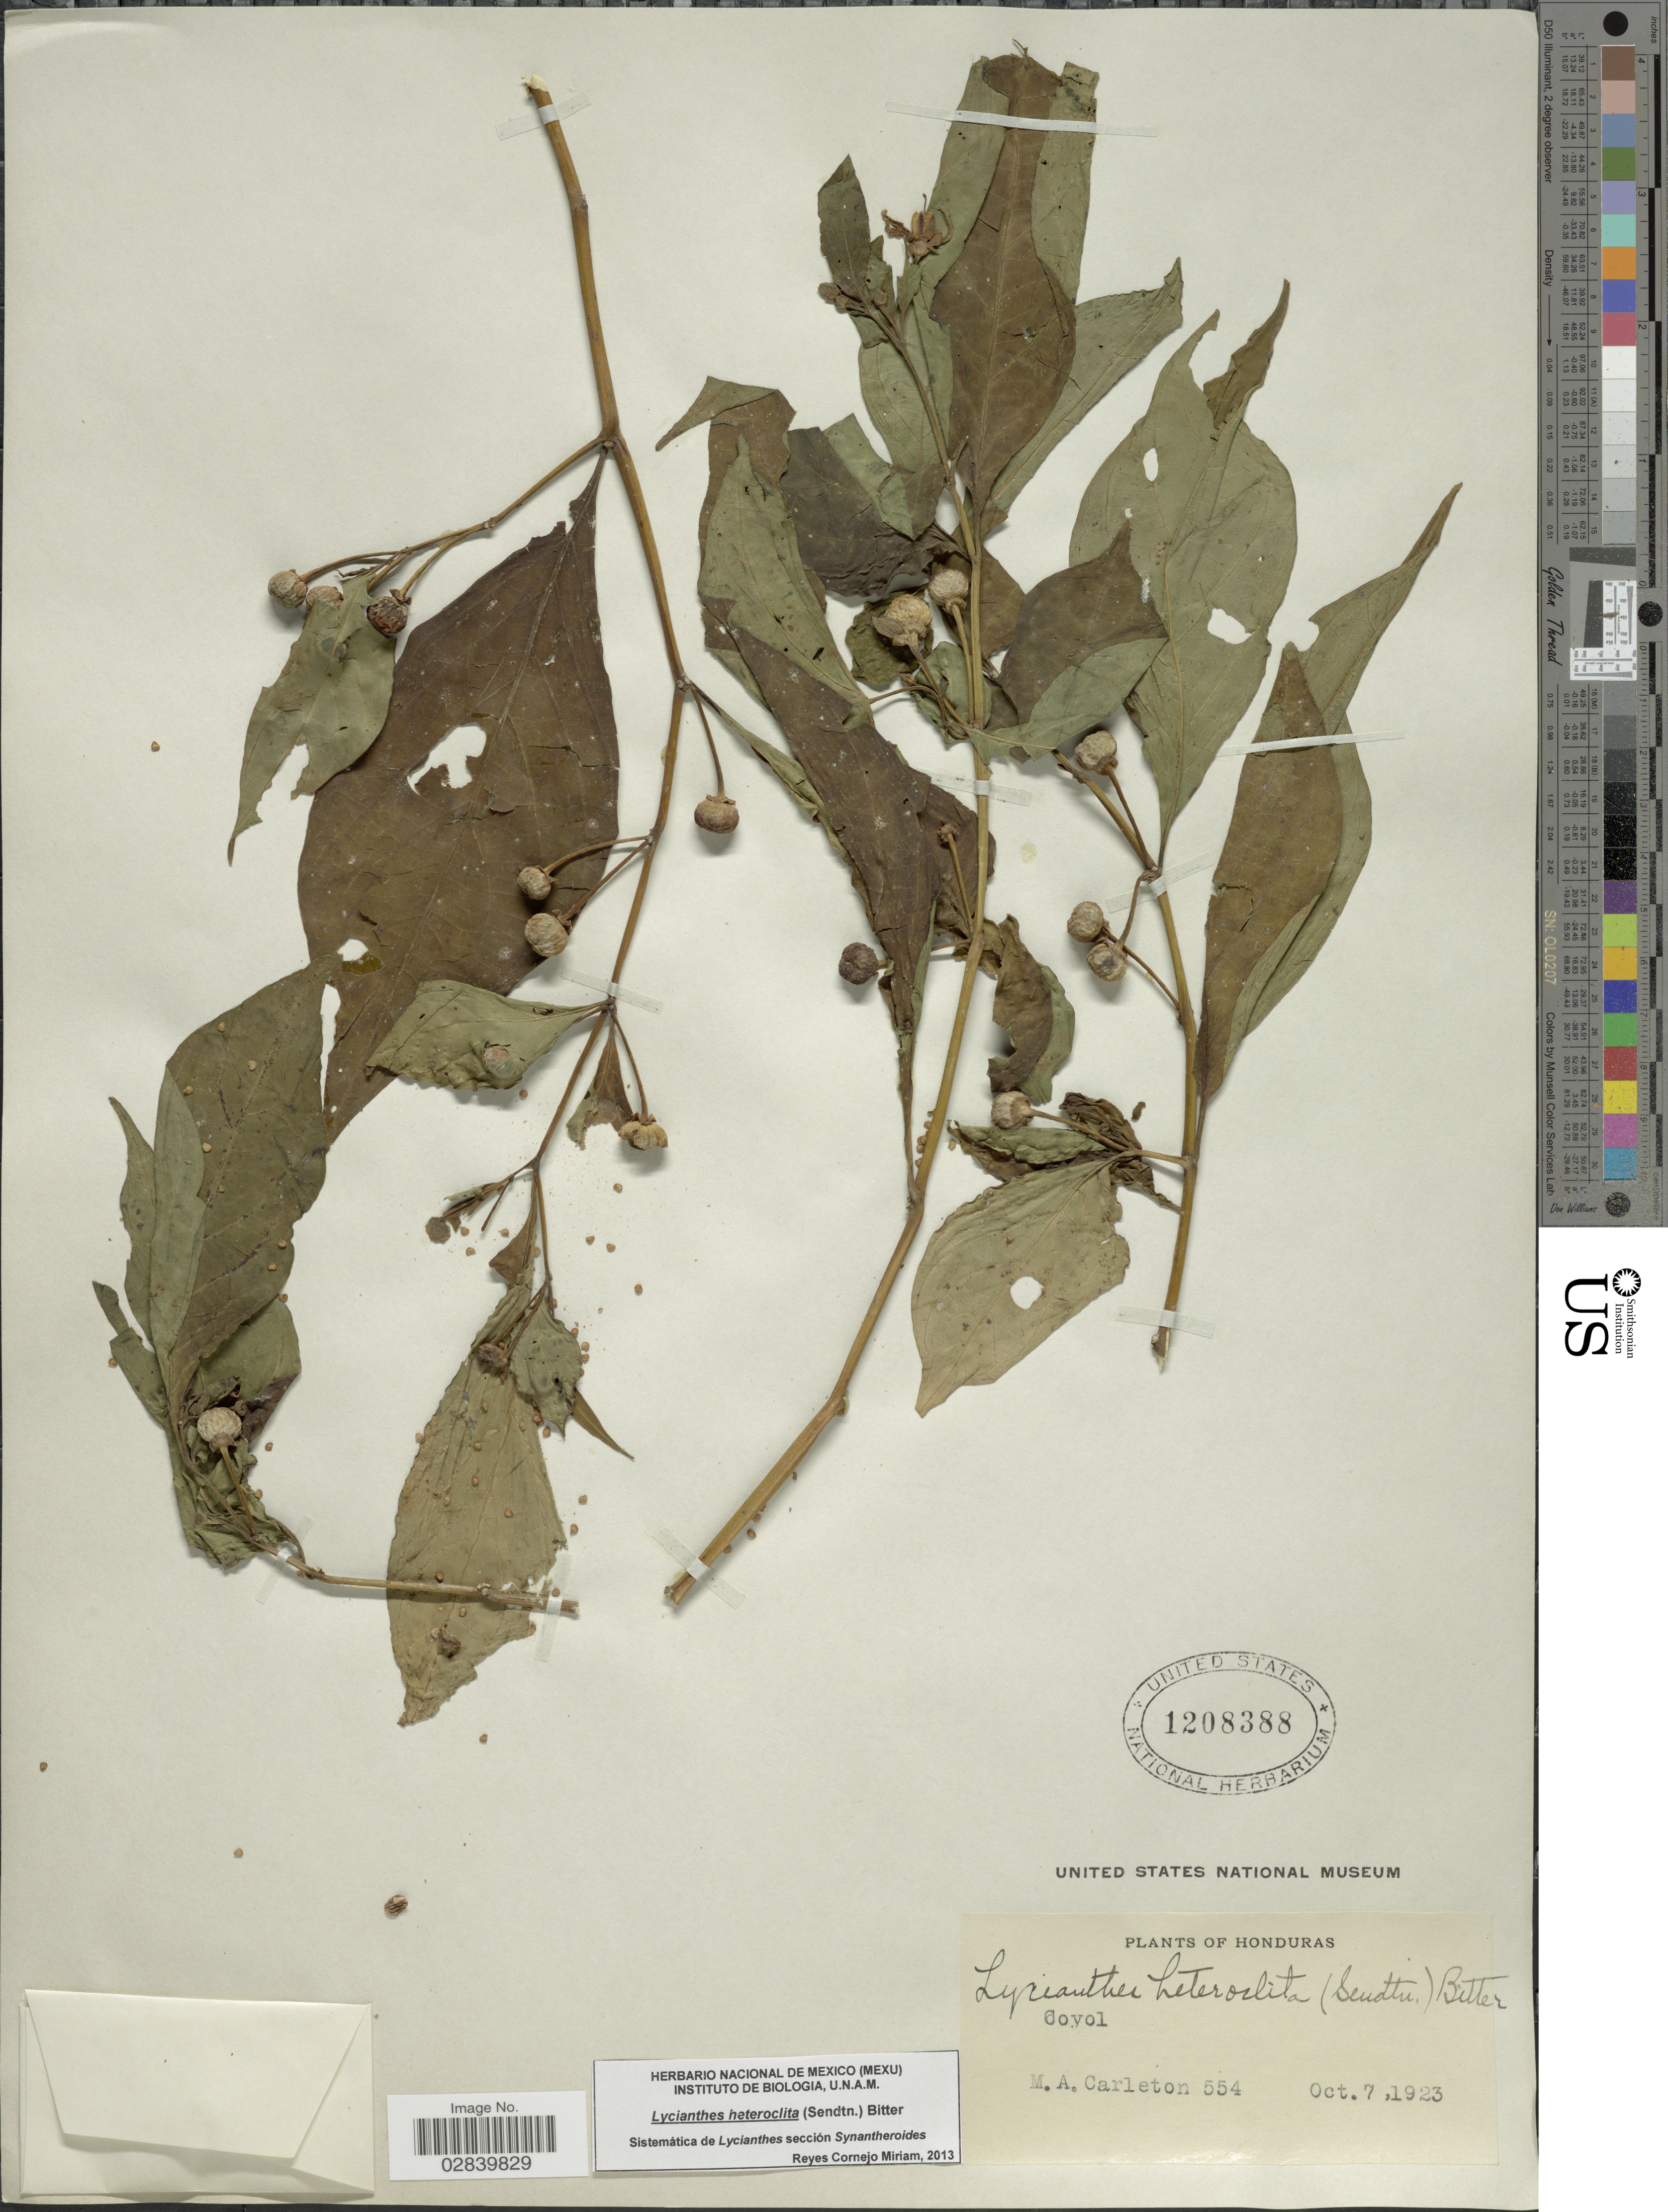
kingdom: Plantae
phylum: Tracheophyta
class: Magnoliopsida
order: Solanales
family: Solanaceae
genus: Lycianthes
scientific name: Lycianthes heteroclita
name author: (Sendtn.) Bitter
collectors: M. A. Carleton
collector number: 554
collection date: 1923-10-07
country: Honduras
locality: Coyol.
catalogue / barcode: US 1208388